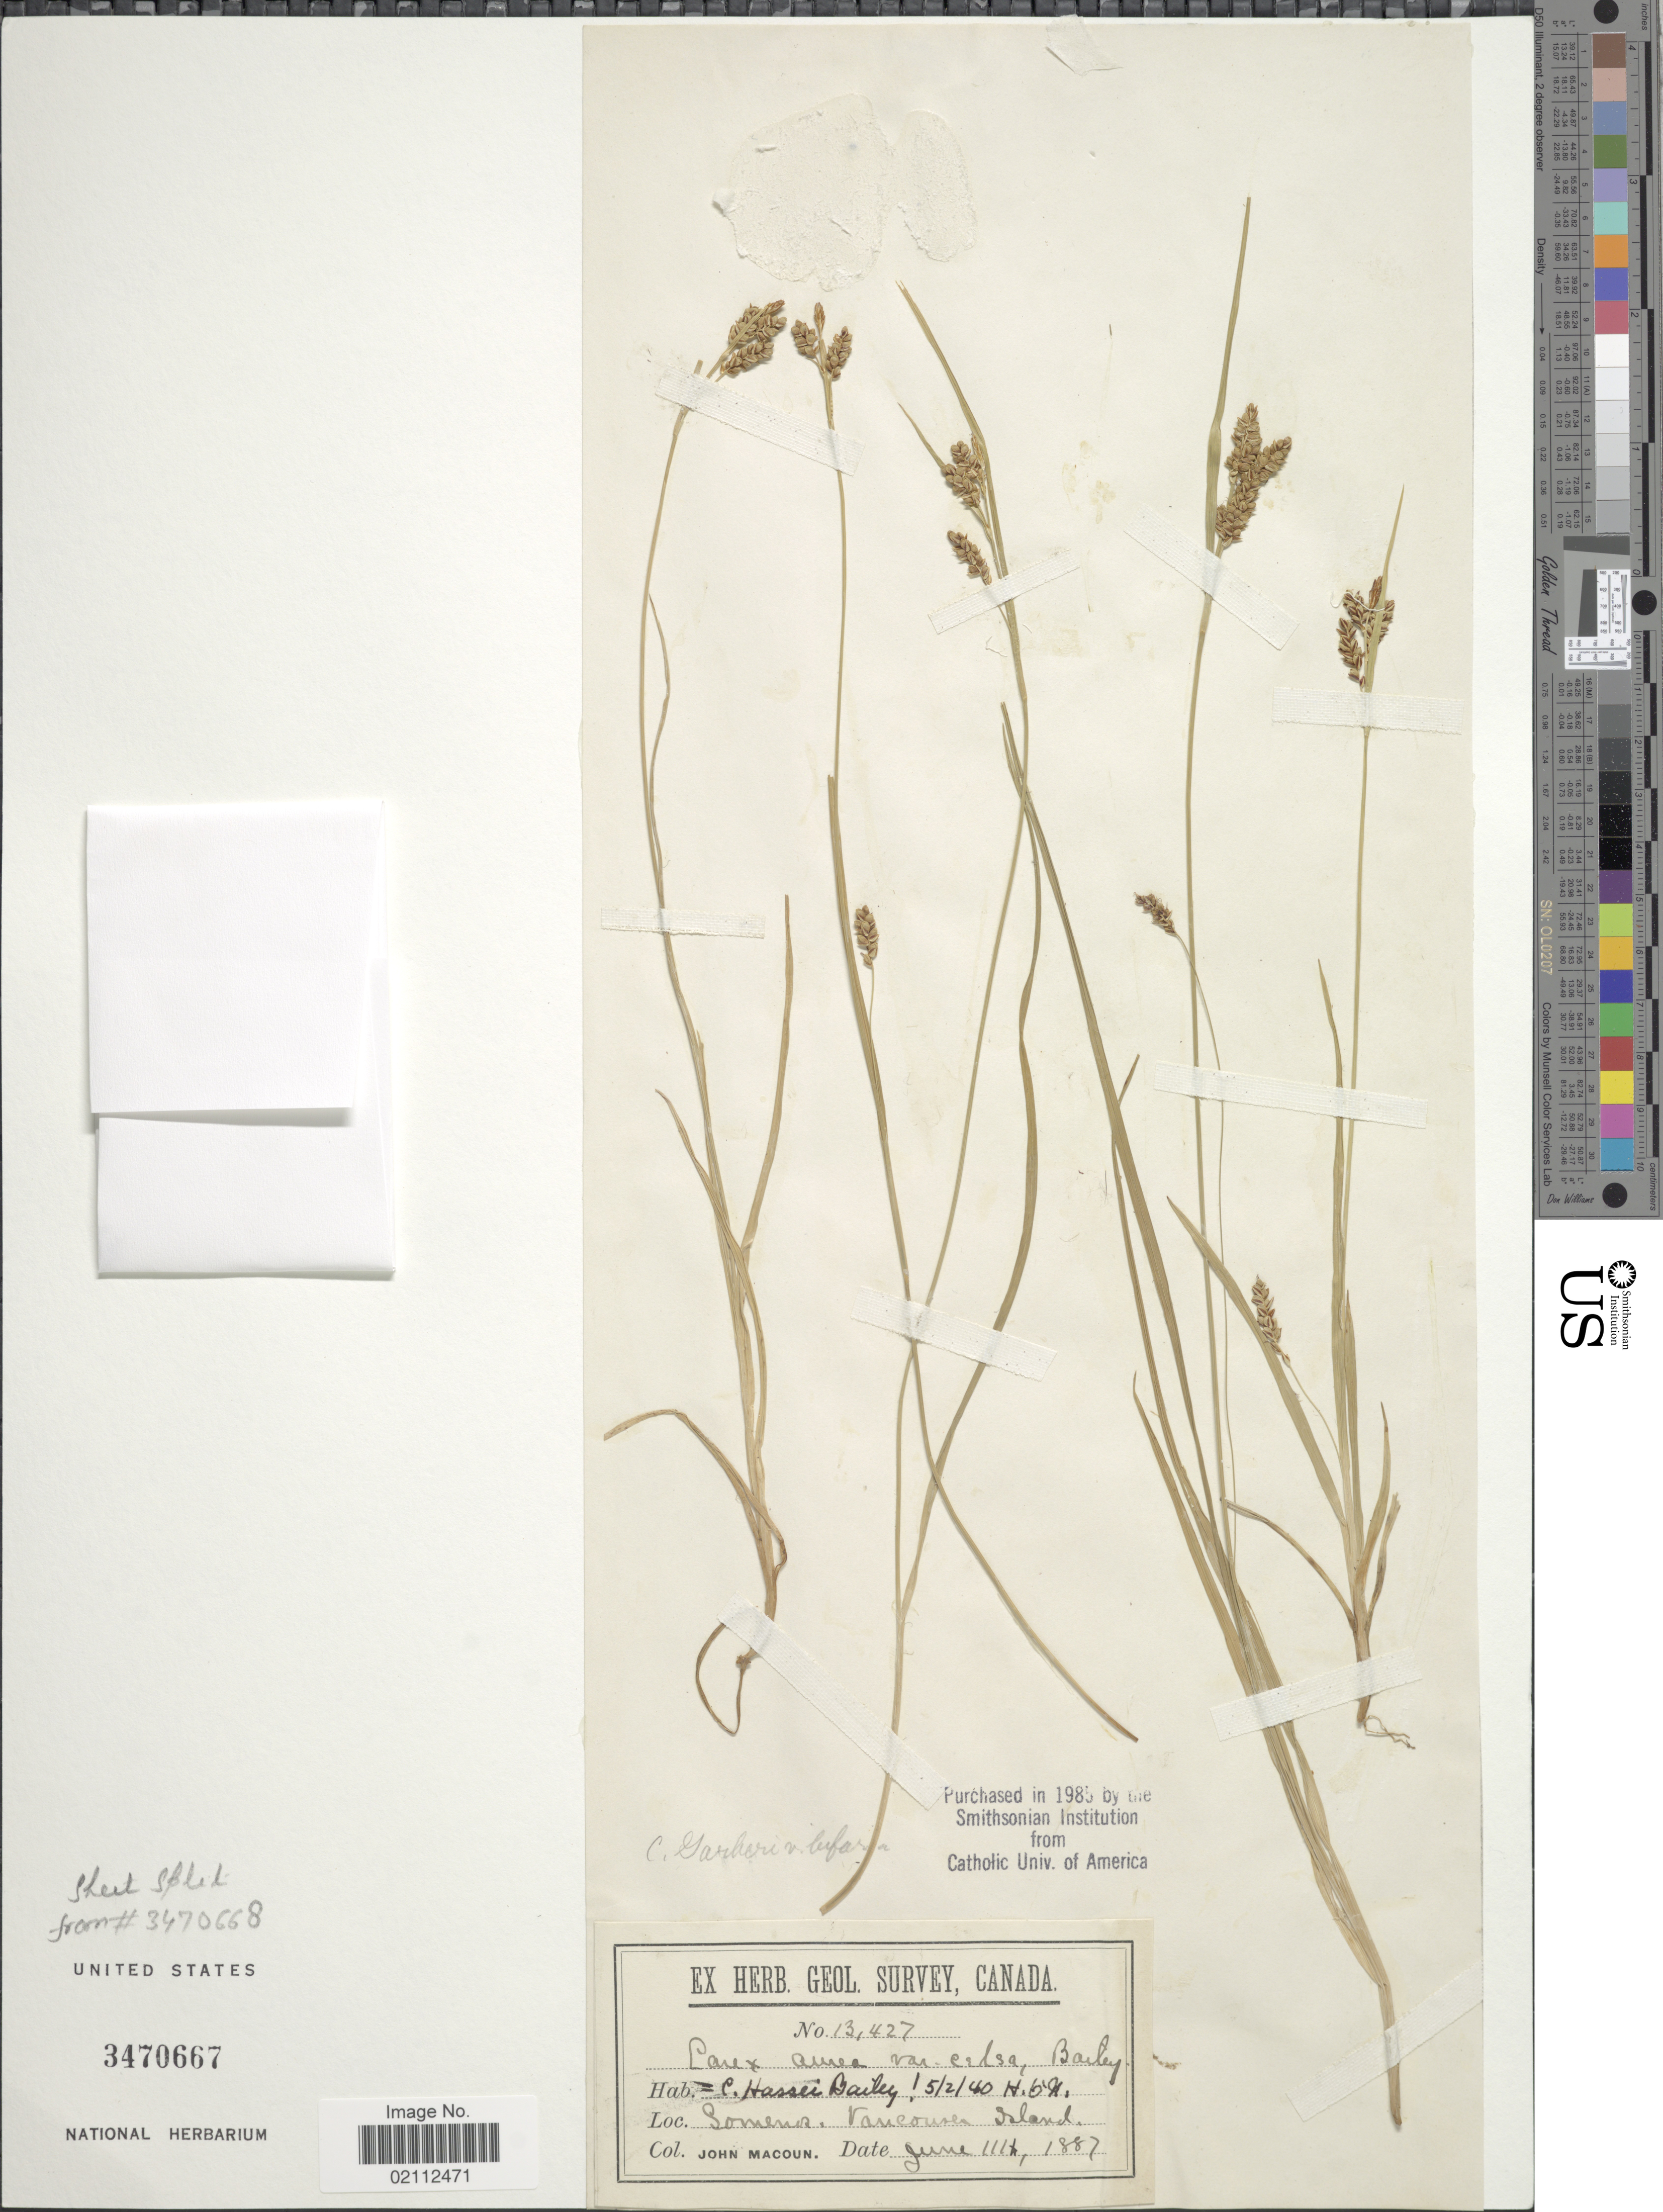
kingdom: Plantae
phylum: Tracheophyta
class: Liliopsida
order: Poales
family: Cyperaceae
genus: Carex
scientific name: Carex hassei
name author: L.H. Bailey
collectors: J. Macoun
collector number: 13427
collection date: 1887-06-11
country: Canada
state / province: British Columbia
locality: Somenos, Vancouver Island.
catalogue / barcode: US 3470667